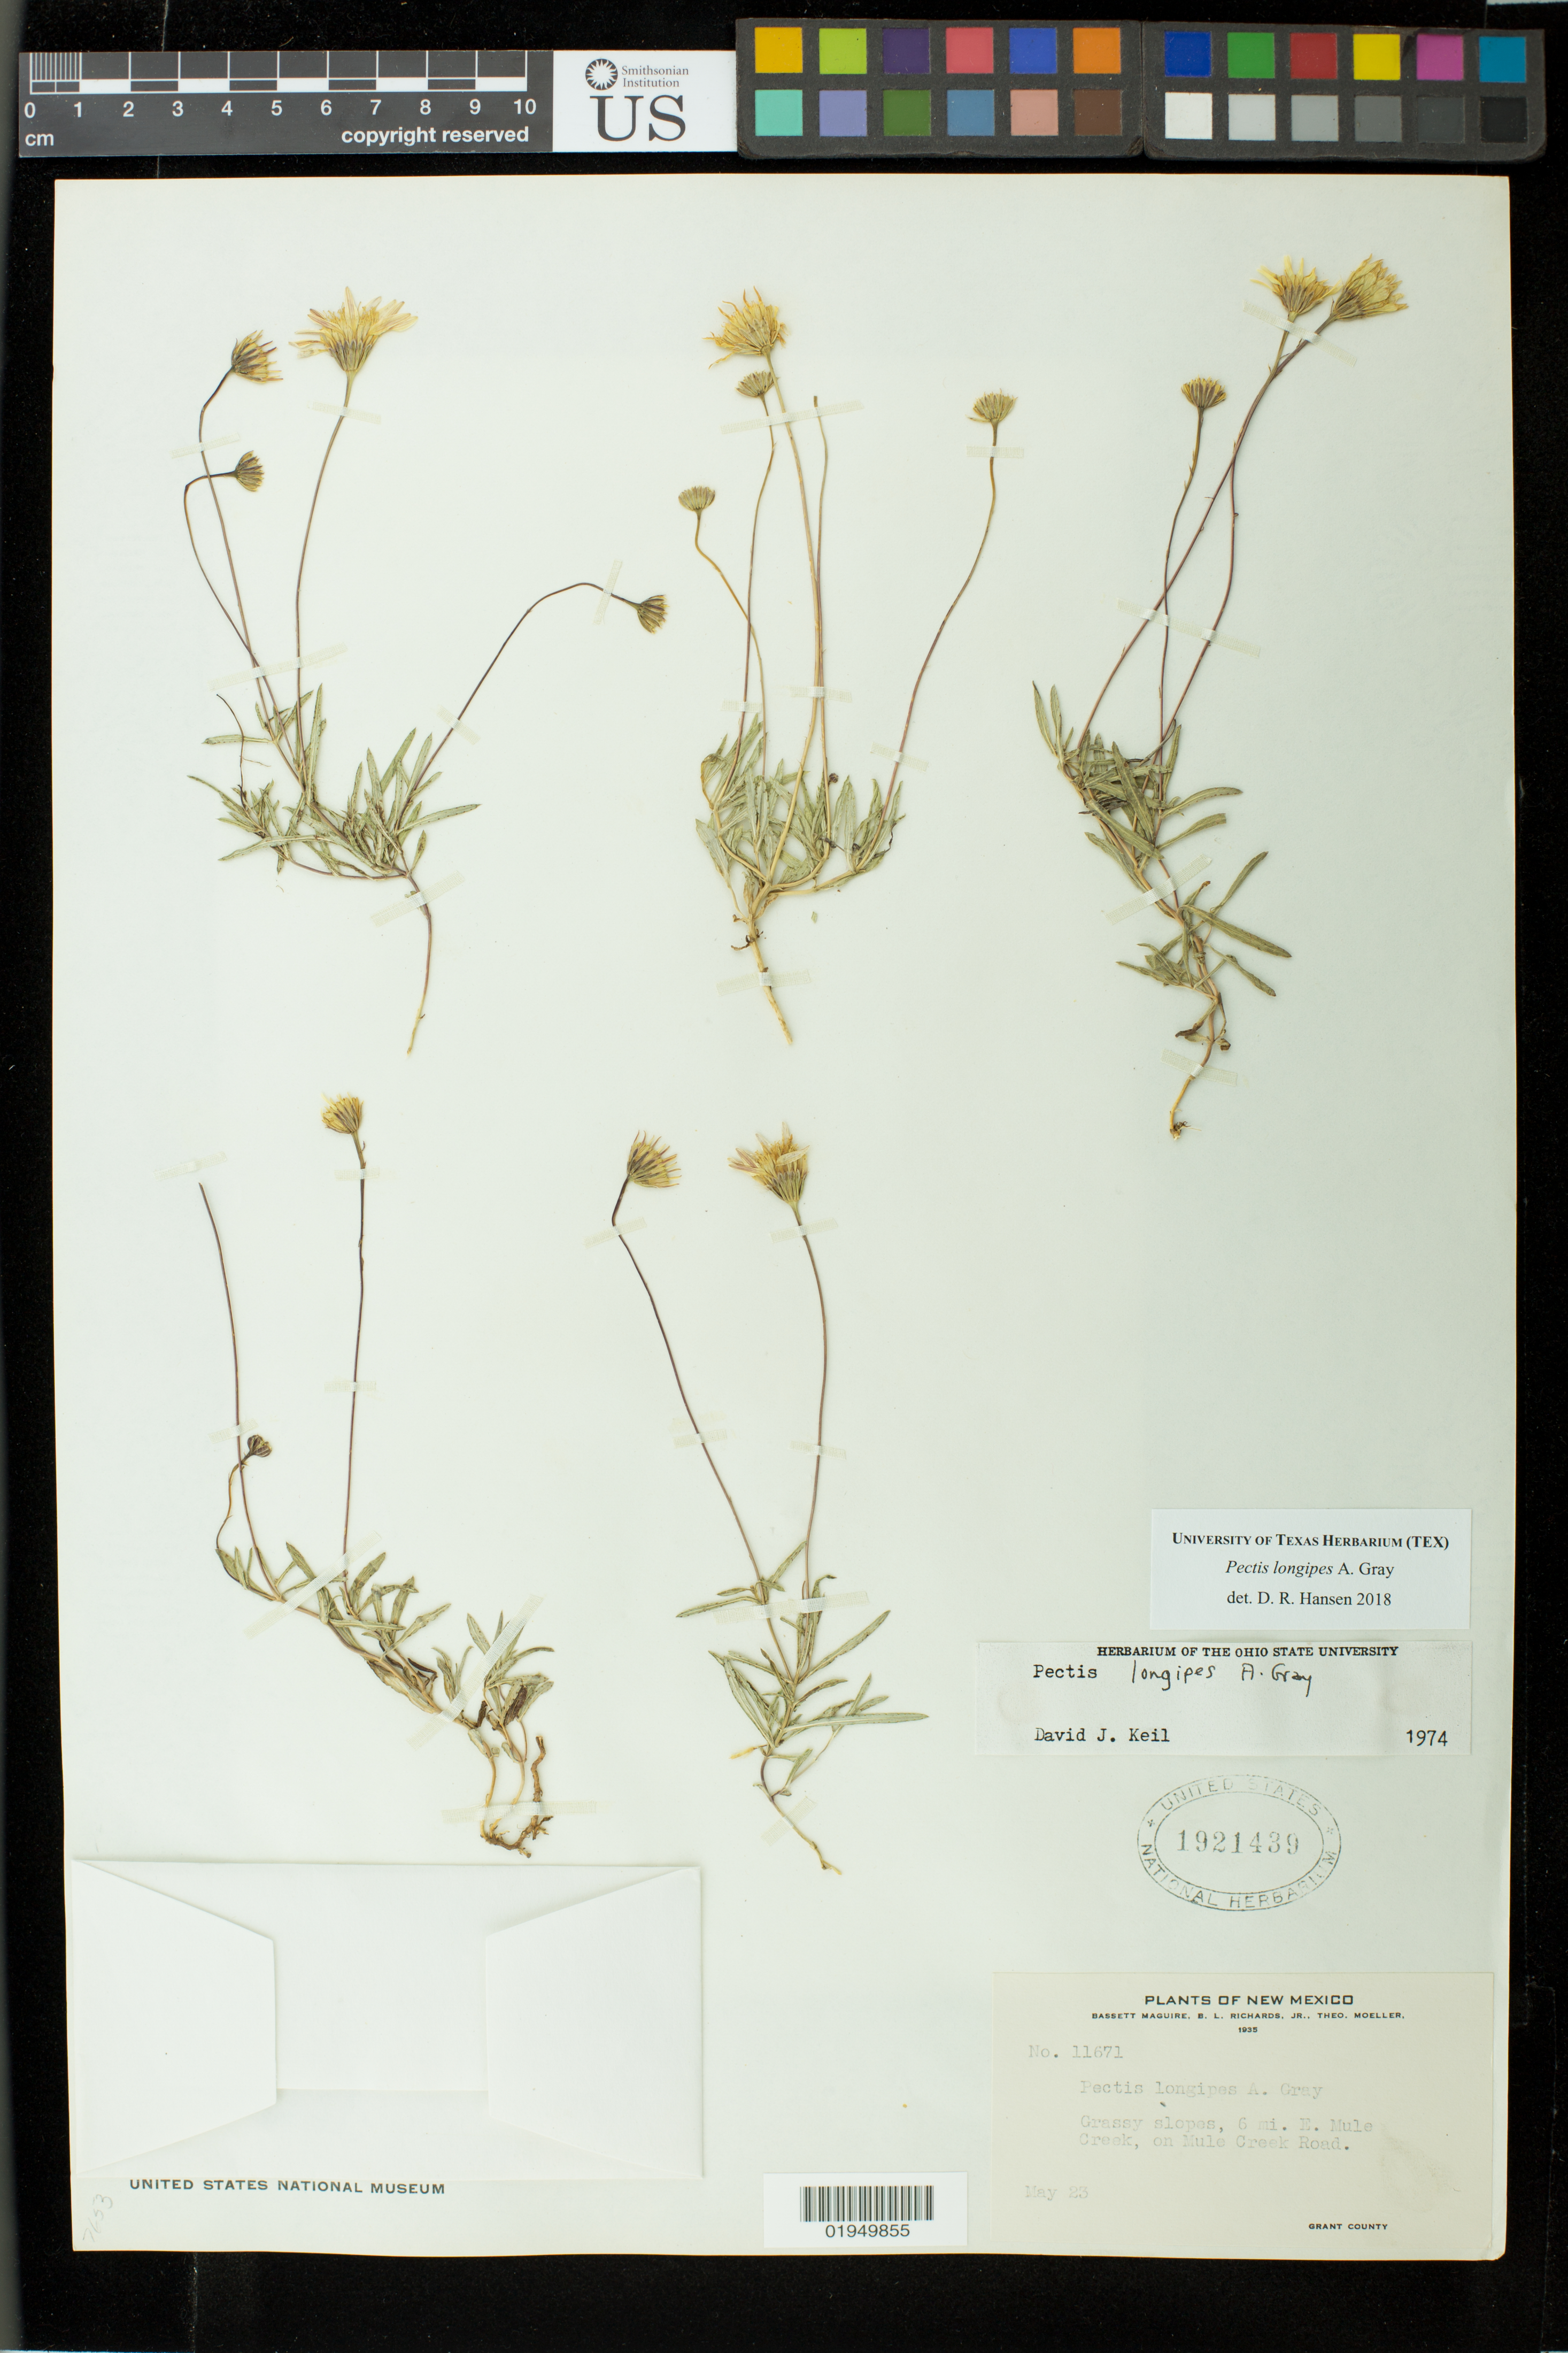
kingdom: Plantae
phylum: Tracheophyta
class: Magnoliopsida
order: Asterales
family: Asteraceae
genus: Pectis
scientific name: Pectis longipes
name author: A. Gray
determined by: Hansen, D. R.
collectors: B. Maguire, B. Richards & T. Moeller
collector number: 11671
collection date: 1935-05-23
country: United States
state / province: New Mexico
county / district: Grant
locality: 6 mi. E. Mule Creek, on Mule Creek Road.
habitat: Grassy slopes.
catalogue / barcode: US 1921439